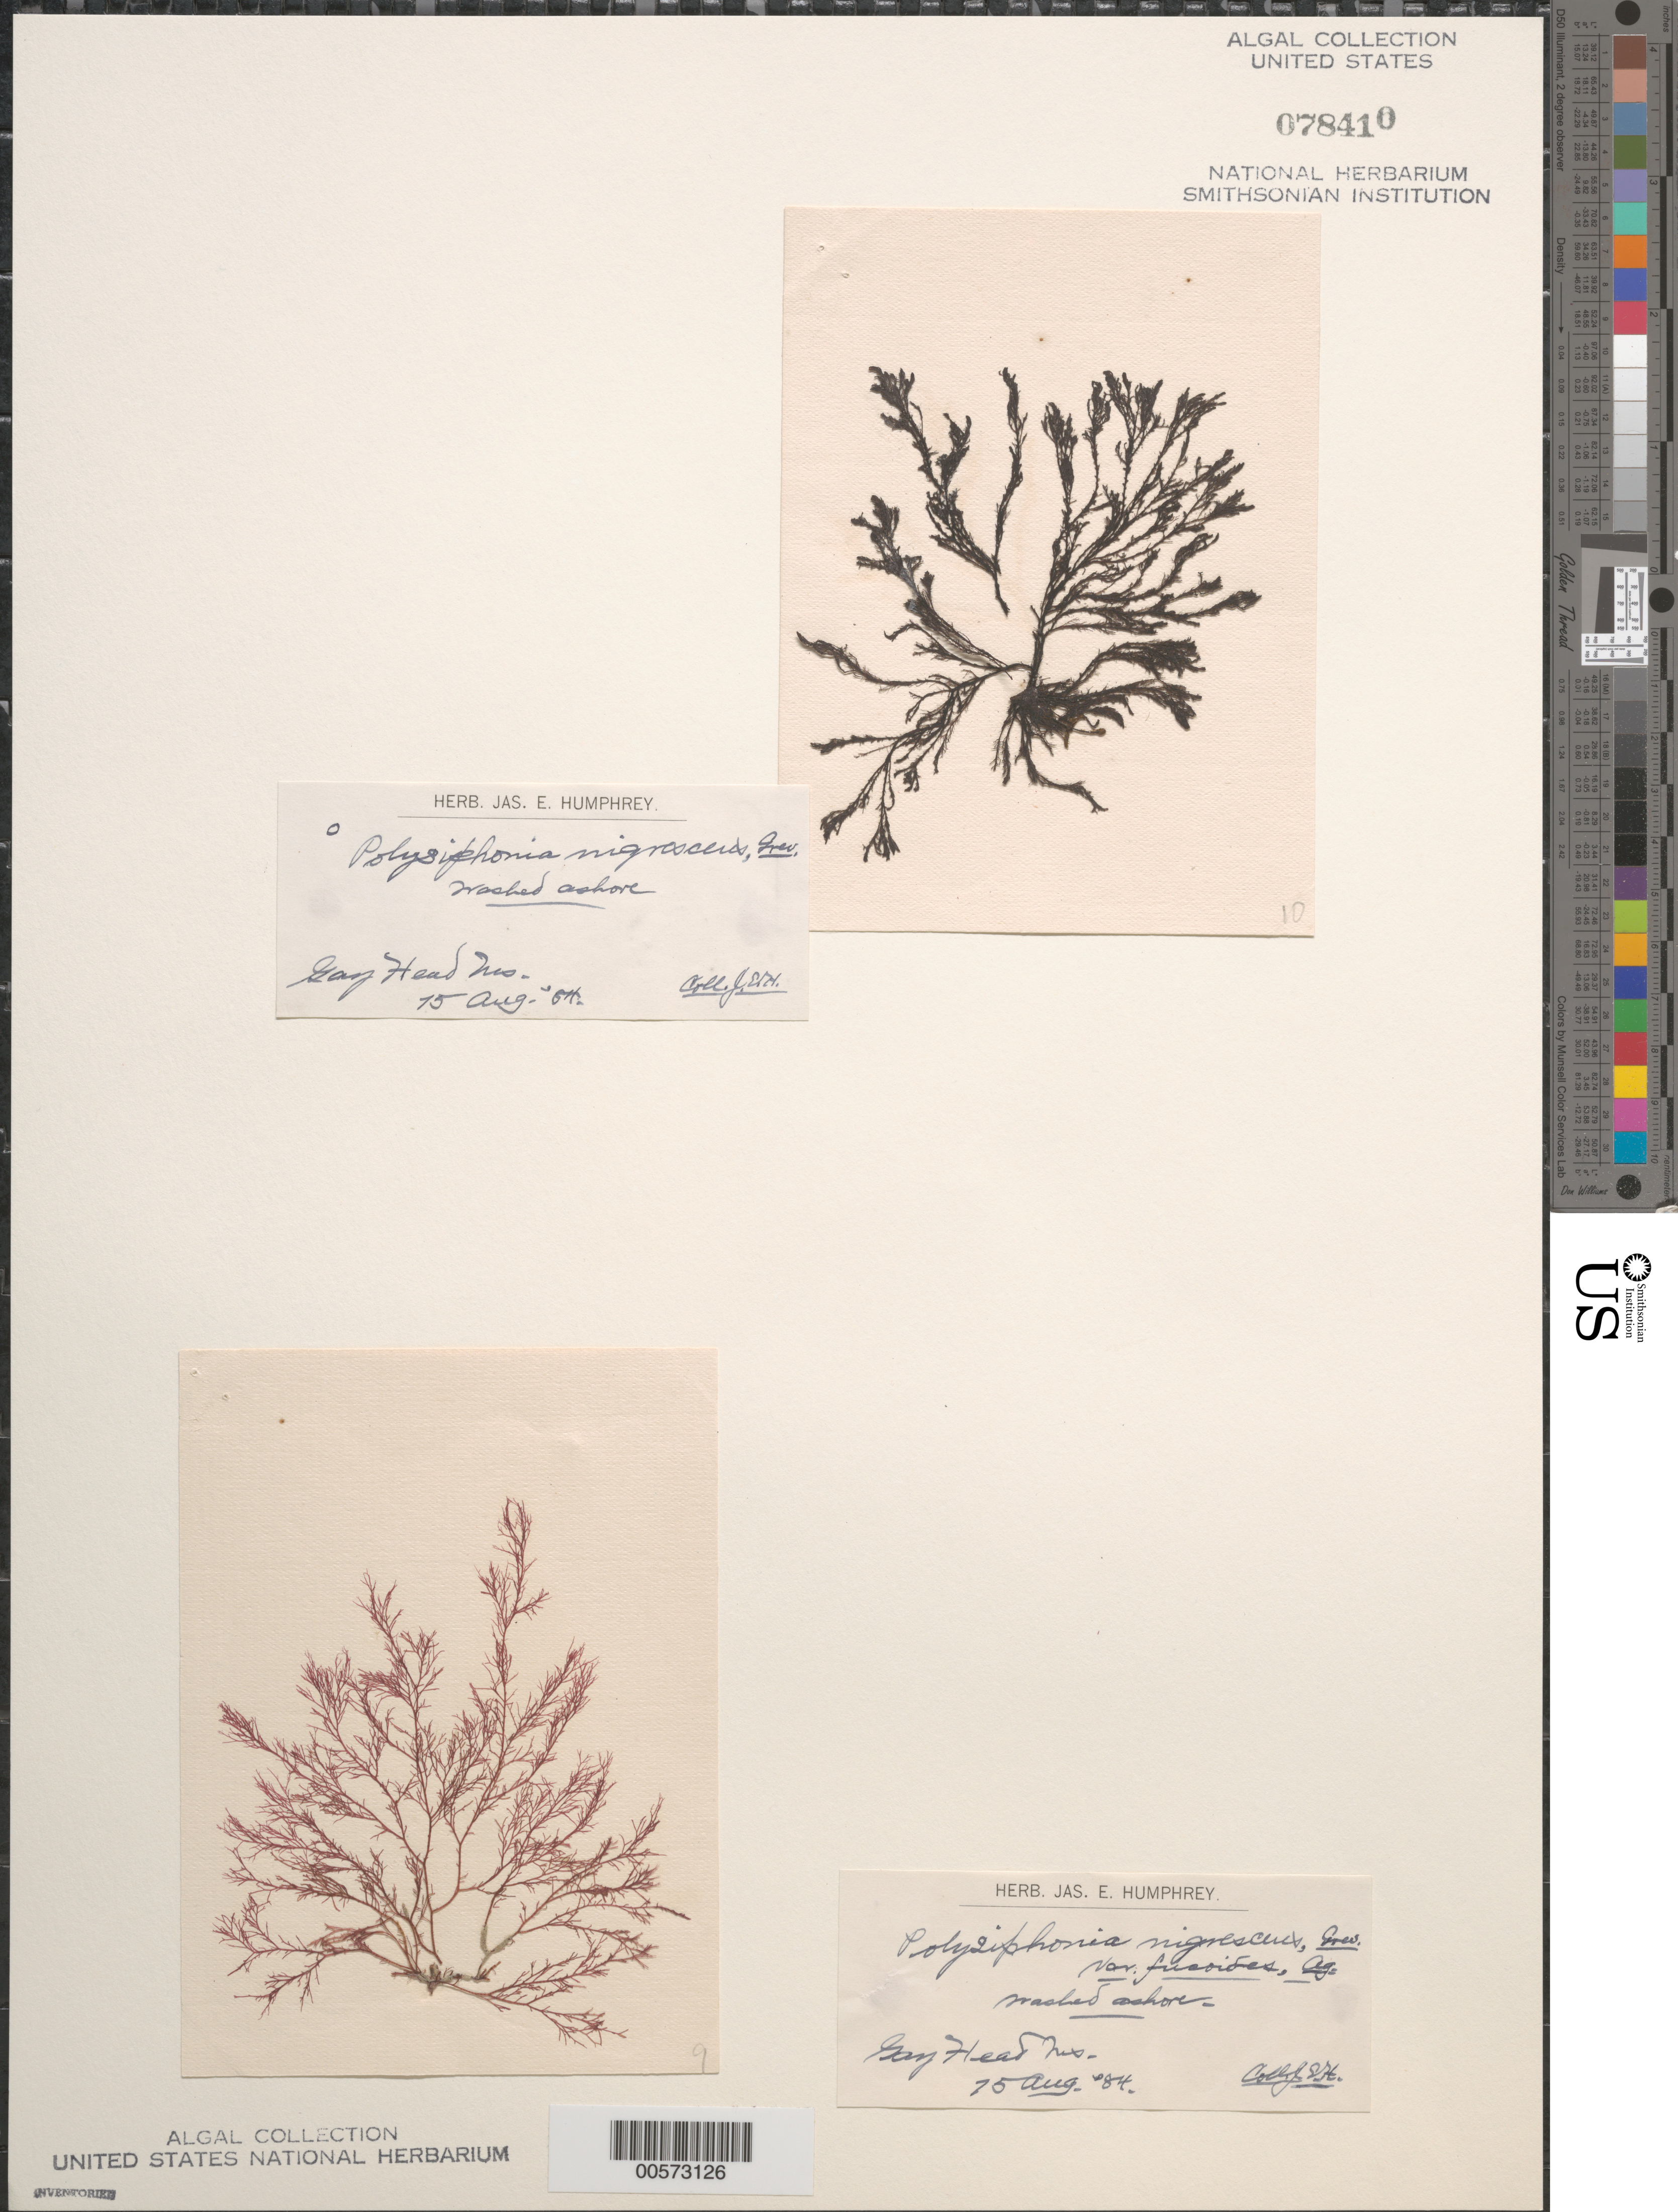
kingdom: Plantae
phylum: Rhodophyta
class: Florideophyceae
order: Ceramiales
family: Rhodomelaceae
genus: Vertebrata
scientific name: Vertebrata fucoides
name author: (Hudson) Kuntze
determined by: Algae name updating Project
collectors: J. Humphrey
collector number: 9 & 10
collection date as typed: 15 Aug 1884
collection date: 1884-08-15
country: United States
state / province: Massachusetts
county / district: Dukes County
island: Martha's Vineyard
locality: Gay Head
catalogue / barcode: US 78410